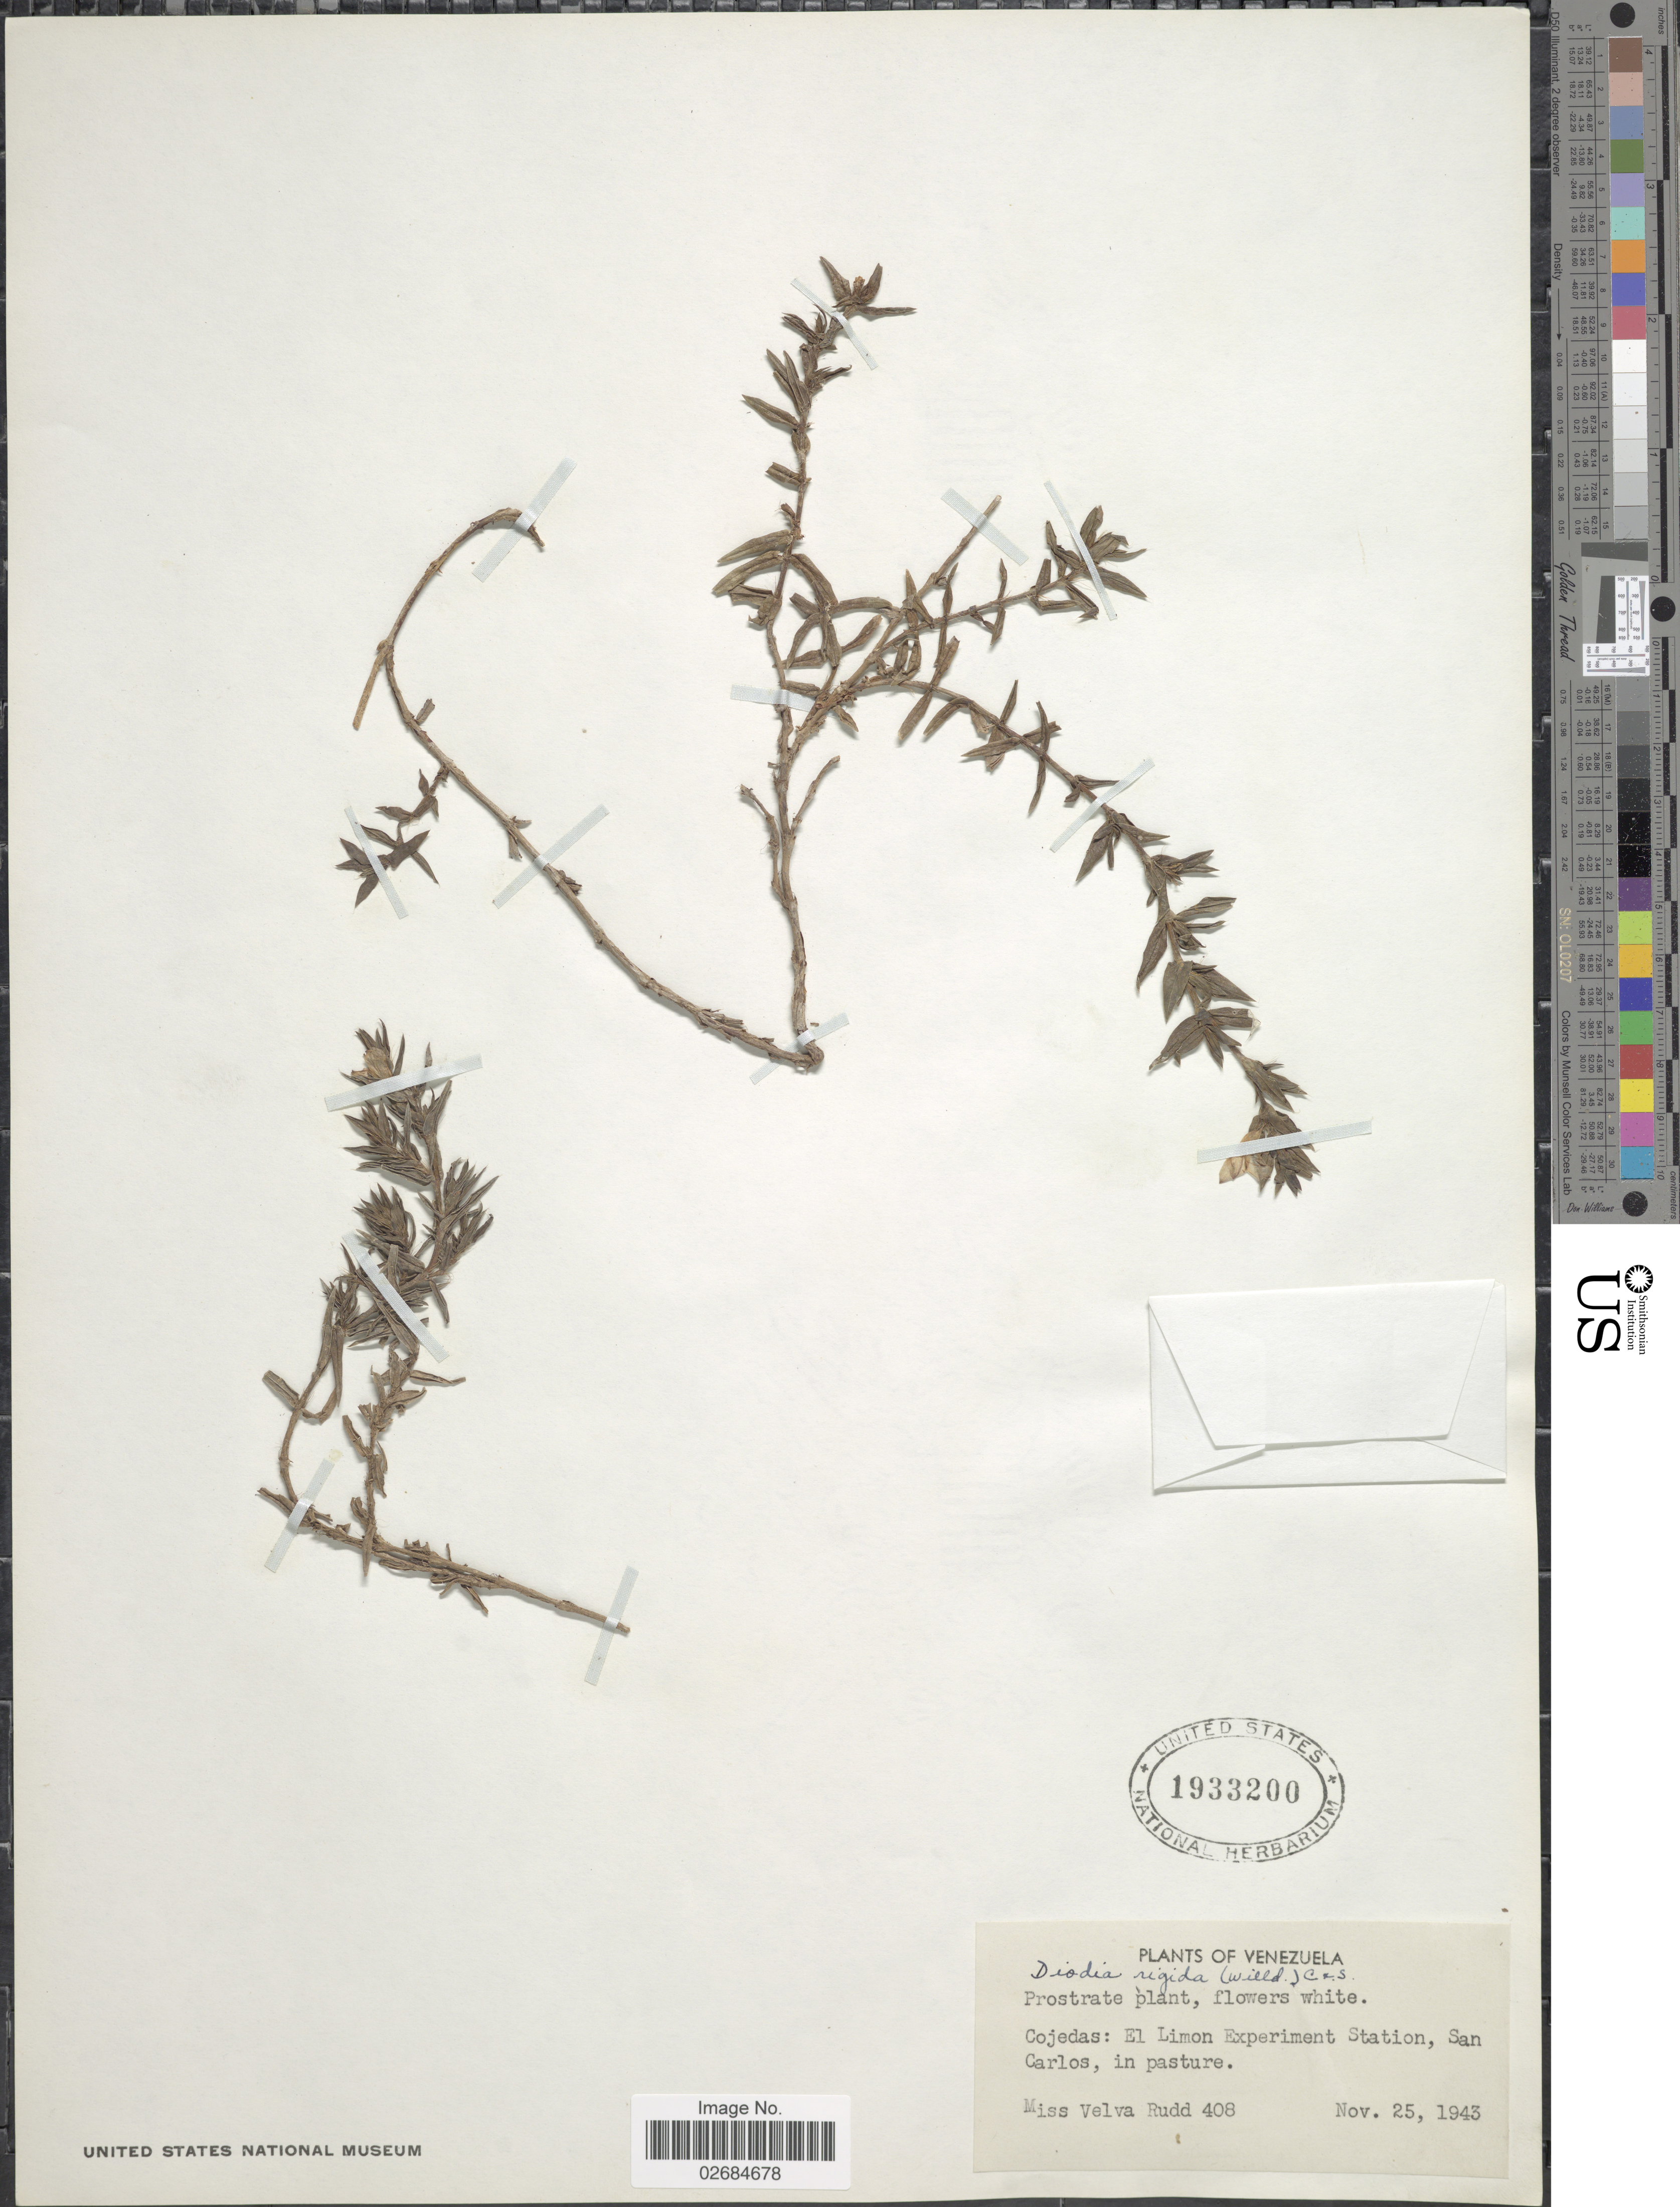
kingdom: Plantae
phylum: Tracheophyta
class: Magnoliopsida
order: Gentianales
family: Rubiaceae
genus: Diodia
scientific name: Diodia apiculata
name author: (Willd. ex Roem. & Schult.) K. Schum.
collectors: V. E. Rudd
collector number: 408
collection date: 1943-11-25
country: Venezuela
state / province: Cojedes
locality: El Limon Experiment Station, San Carlos, in pasture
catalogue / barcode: US 1933200